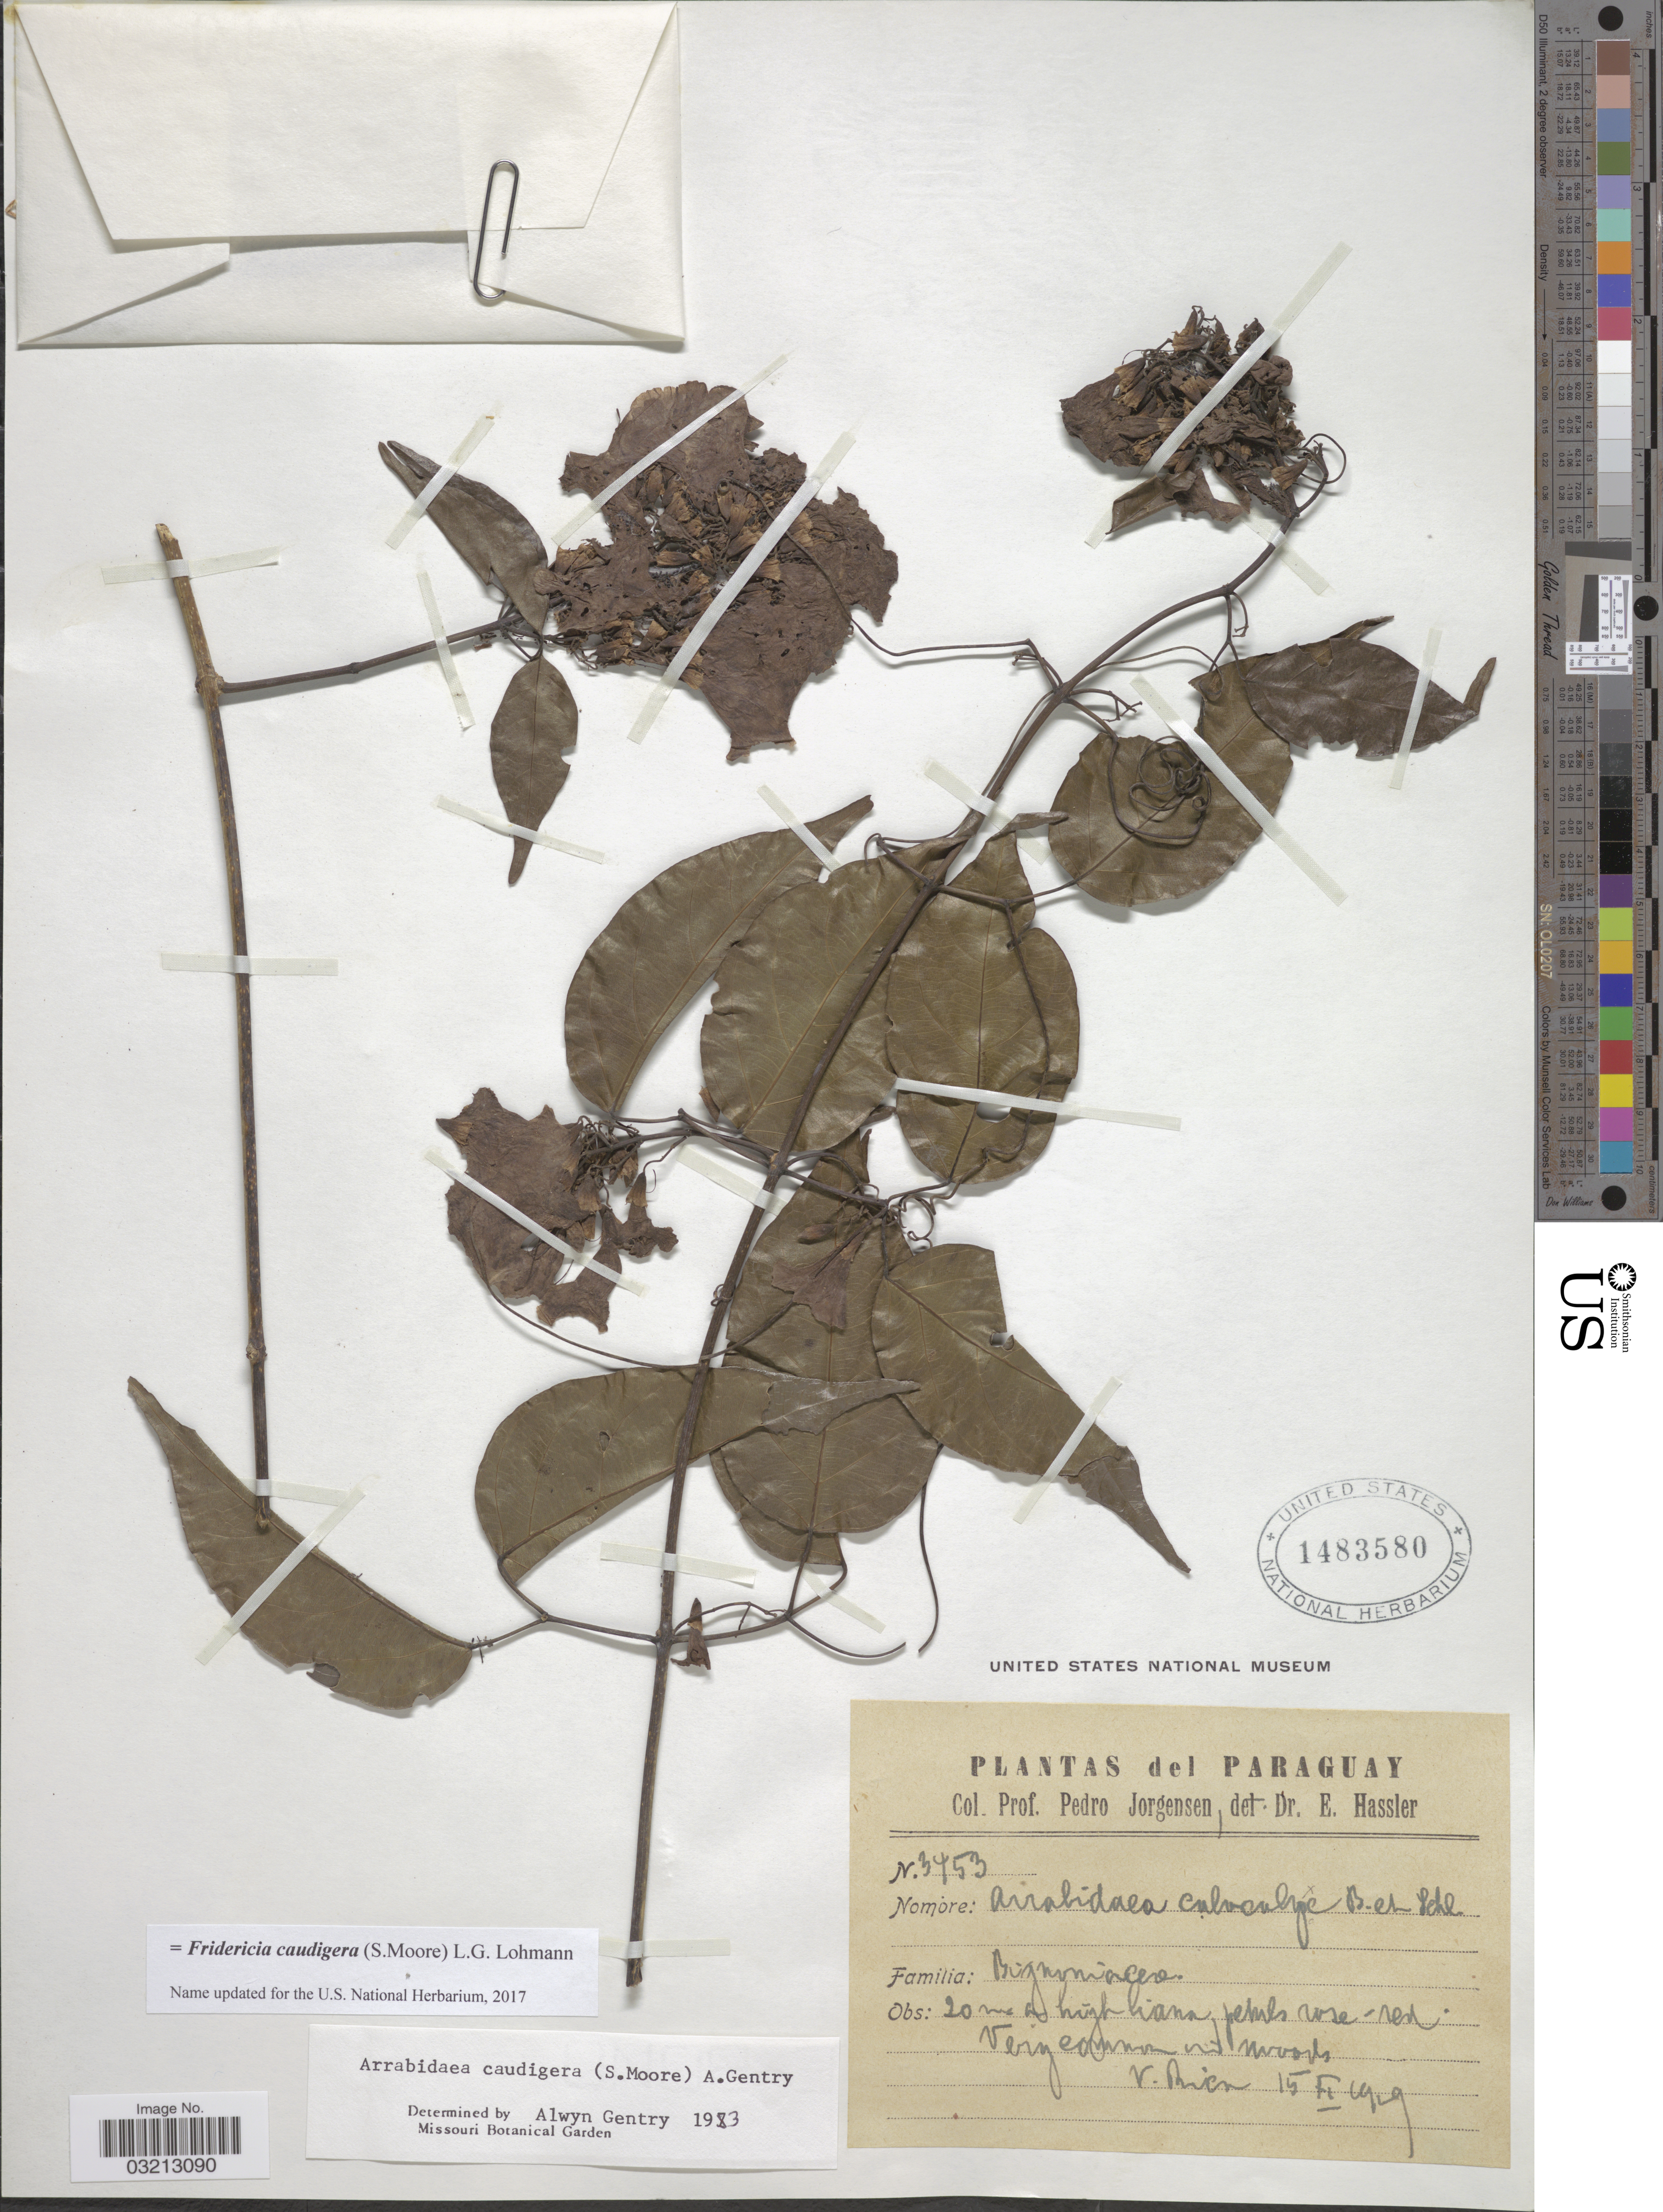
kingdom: Plantae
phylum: Tracheophyta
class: Magnoliopsida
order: Lamiales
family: Bignoniaceae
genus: Fridericia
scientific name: Fridericia caudigera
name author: (S. Moore) L.G. Lohmann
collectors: P. Jörgensen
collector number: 3453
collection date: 1929-11-15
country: Paraguay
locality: V. Rica.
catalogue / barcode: US 1483580